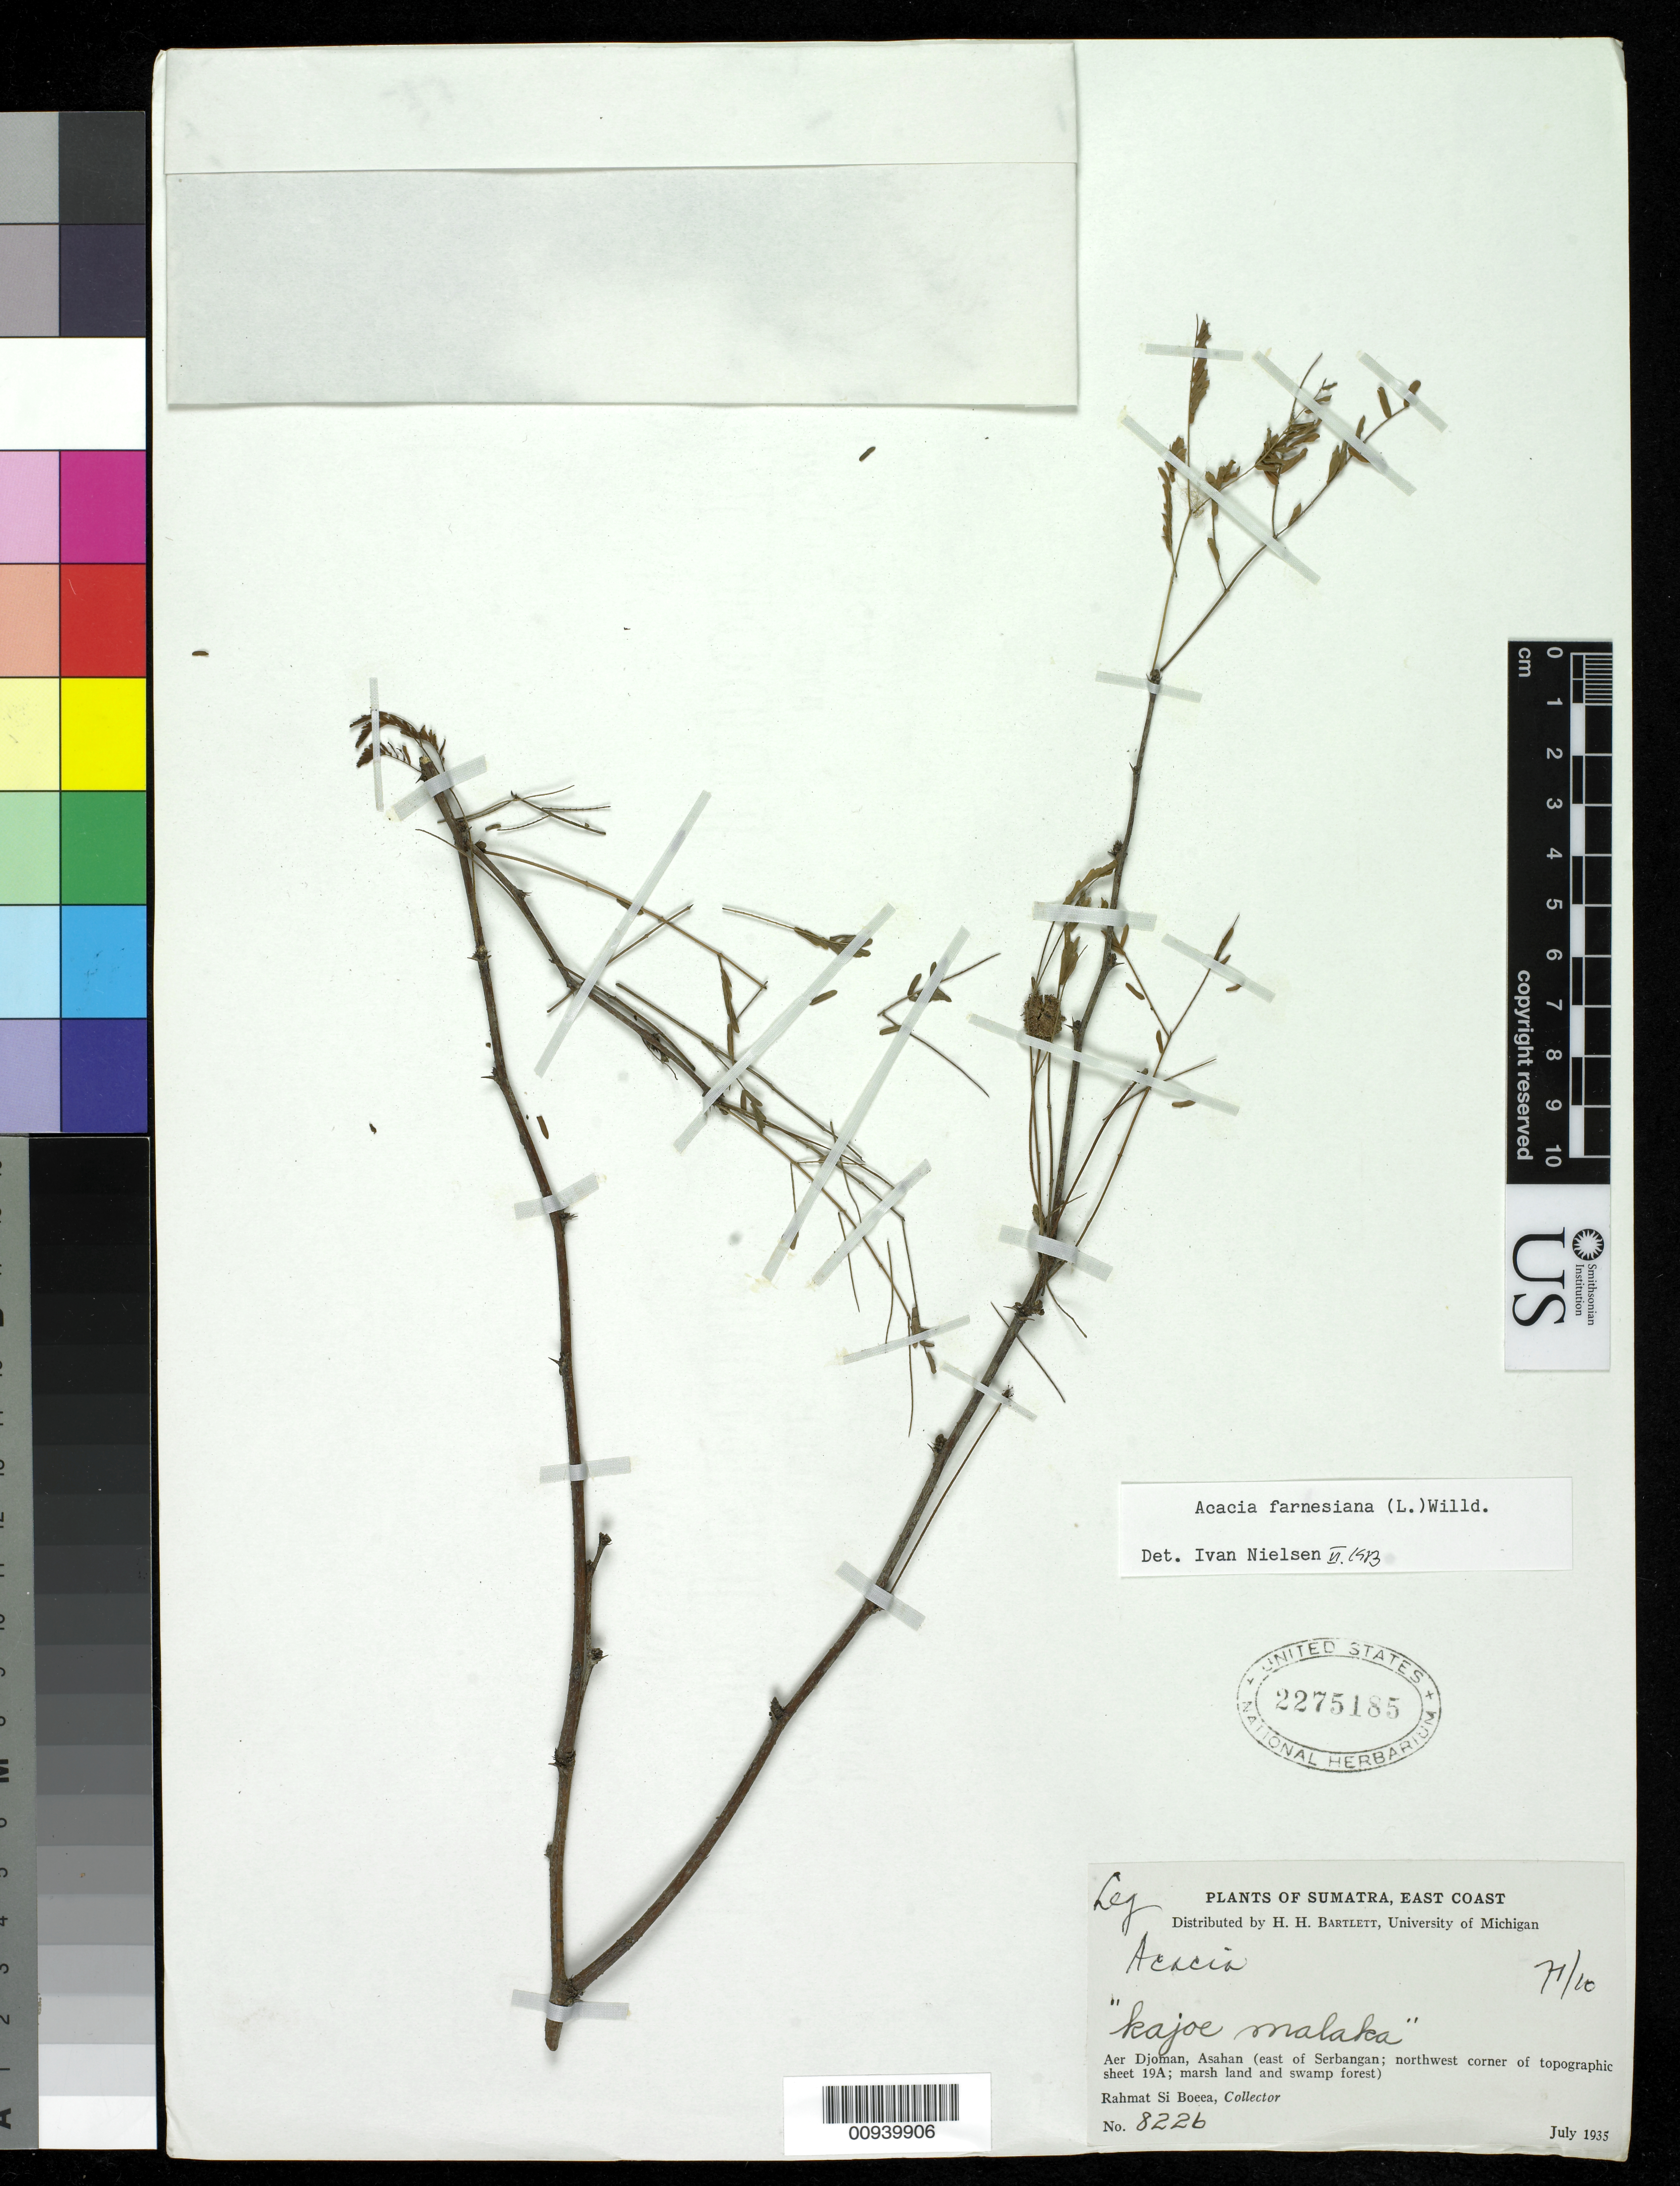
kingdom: Plantae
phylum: Tracheophyta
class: Magnoliopsida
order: Fabales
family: Fabaceae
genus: Vachellia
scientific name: Vachellia farnesiana var. farnesiana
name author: (L.) Wight & Arn.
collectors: Rahmat Si Boeea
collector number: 8226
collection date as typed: Jul 1935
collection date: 1935-07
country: Indonesia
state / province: Sumatra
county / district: Aceh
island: Sumatra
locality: Aer Djoman, Asahan (east of Serbangan)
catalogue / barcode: US 2275185